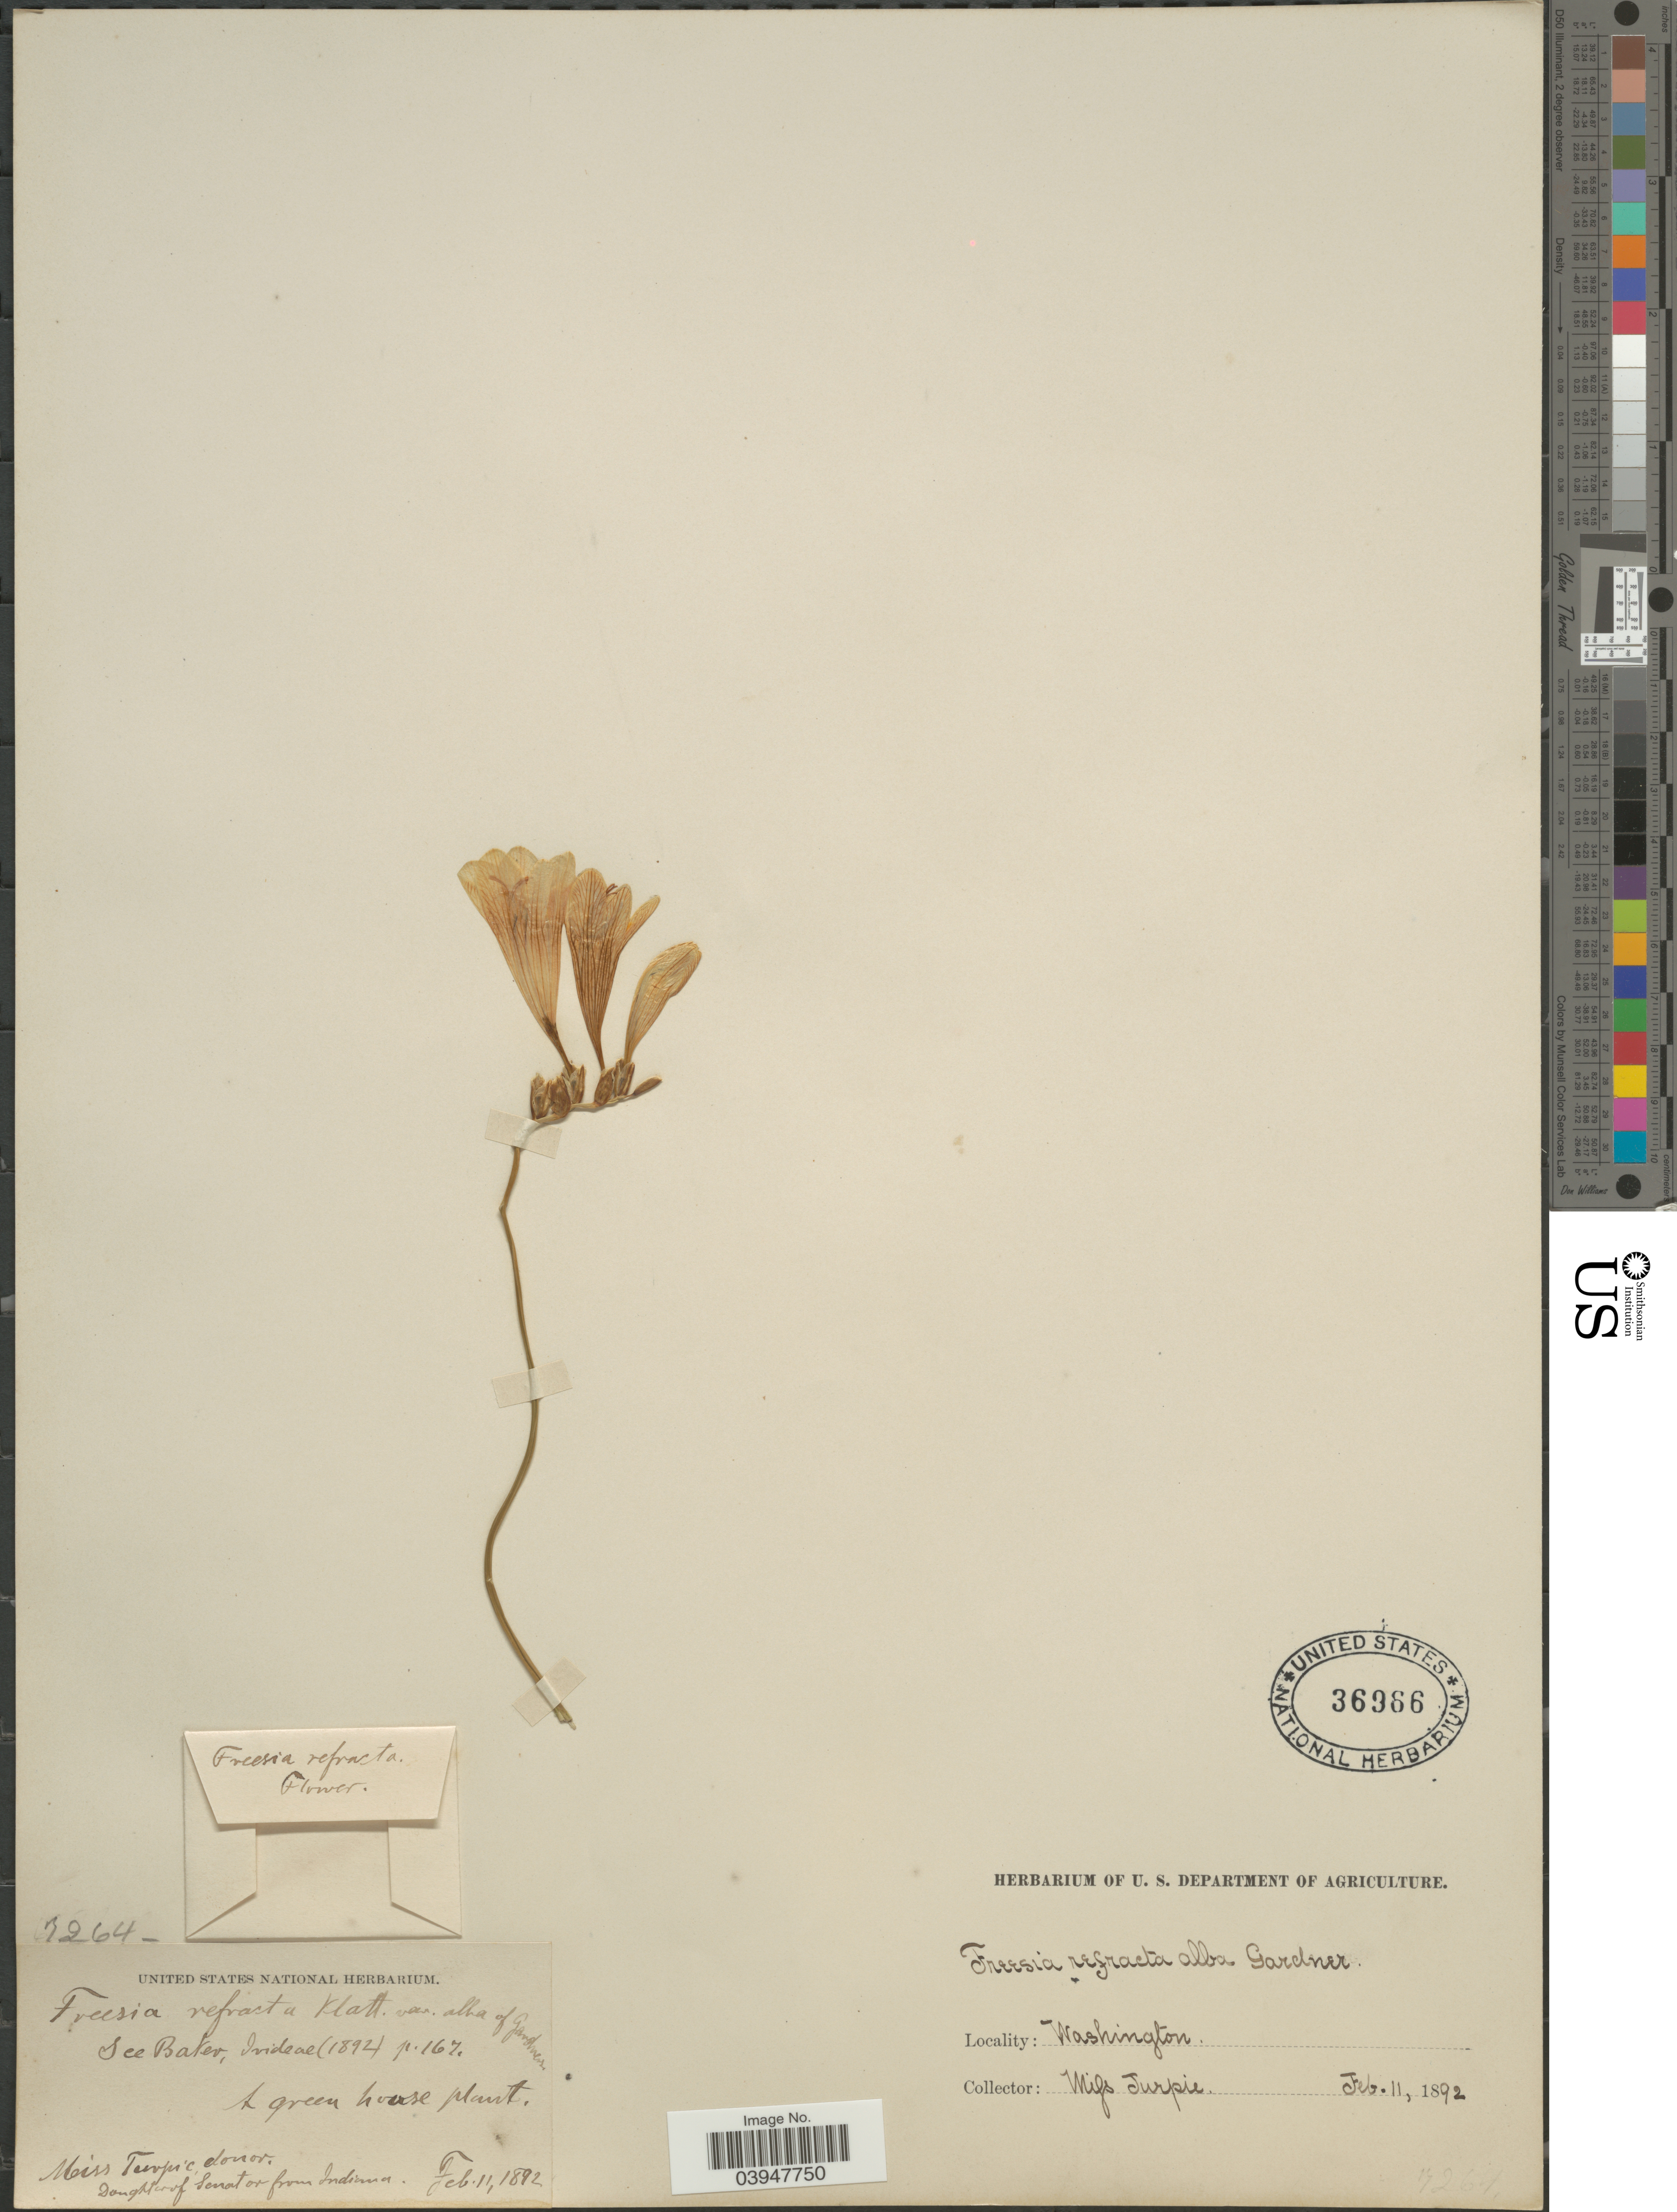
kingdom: Plantae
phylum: Tracheophyta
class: Liliopsida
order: Asparagales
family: Iridaceae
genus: Freesia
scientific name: Freesia refracta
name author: (Jacq.) Klatt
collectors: Miss Turpie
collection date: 1892-02-11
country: United States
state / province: Washington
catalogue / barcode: US 36966